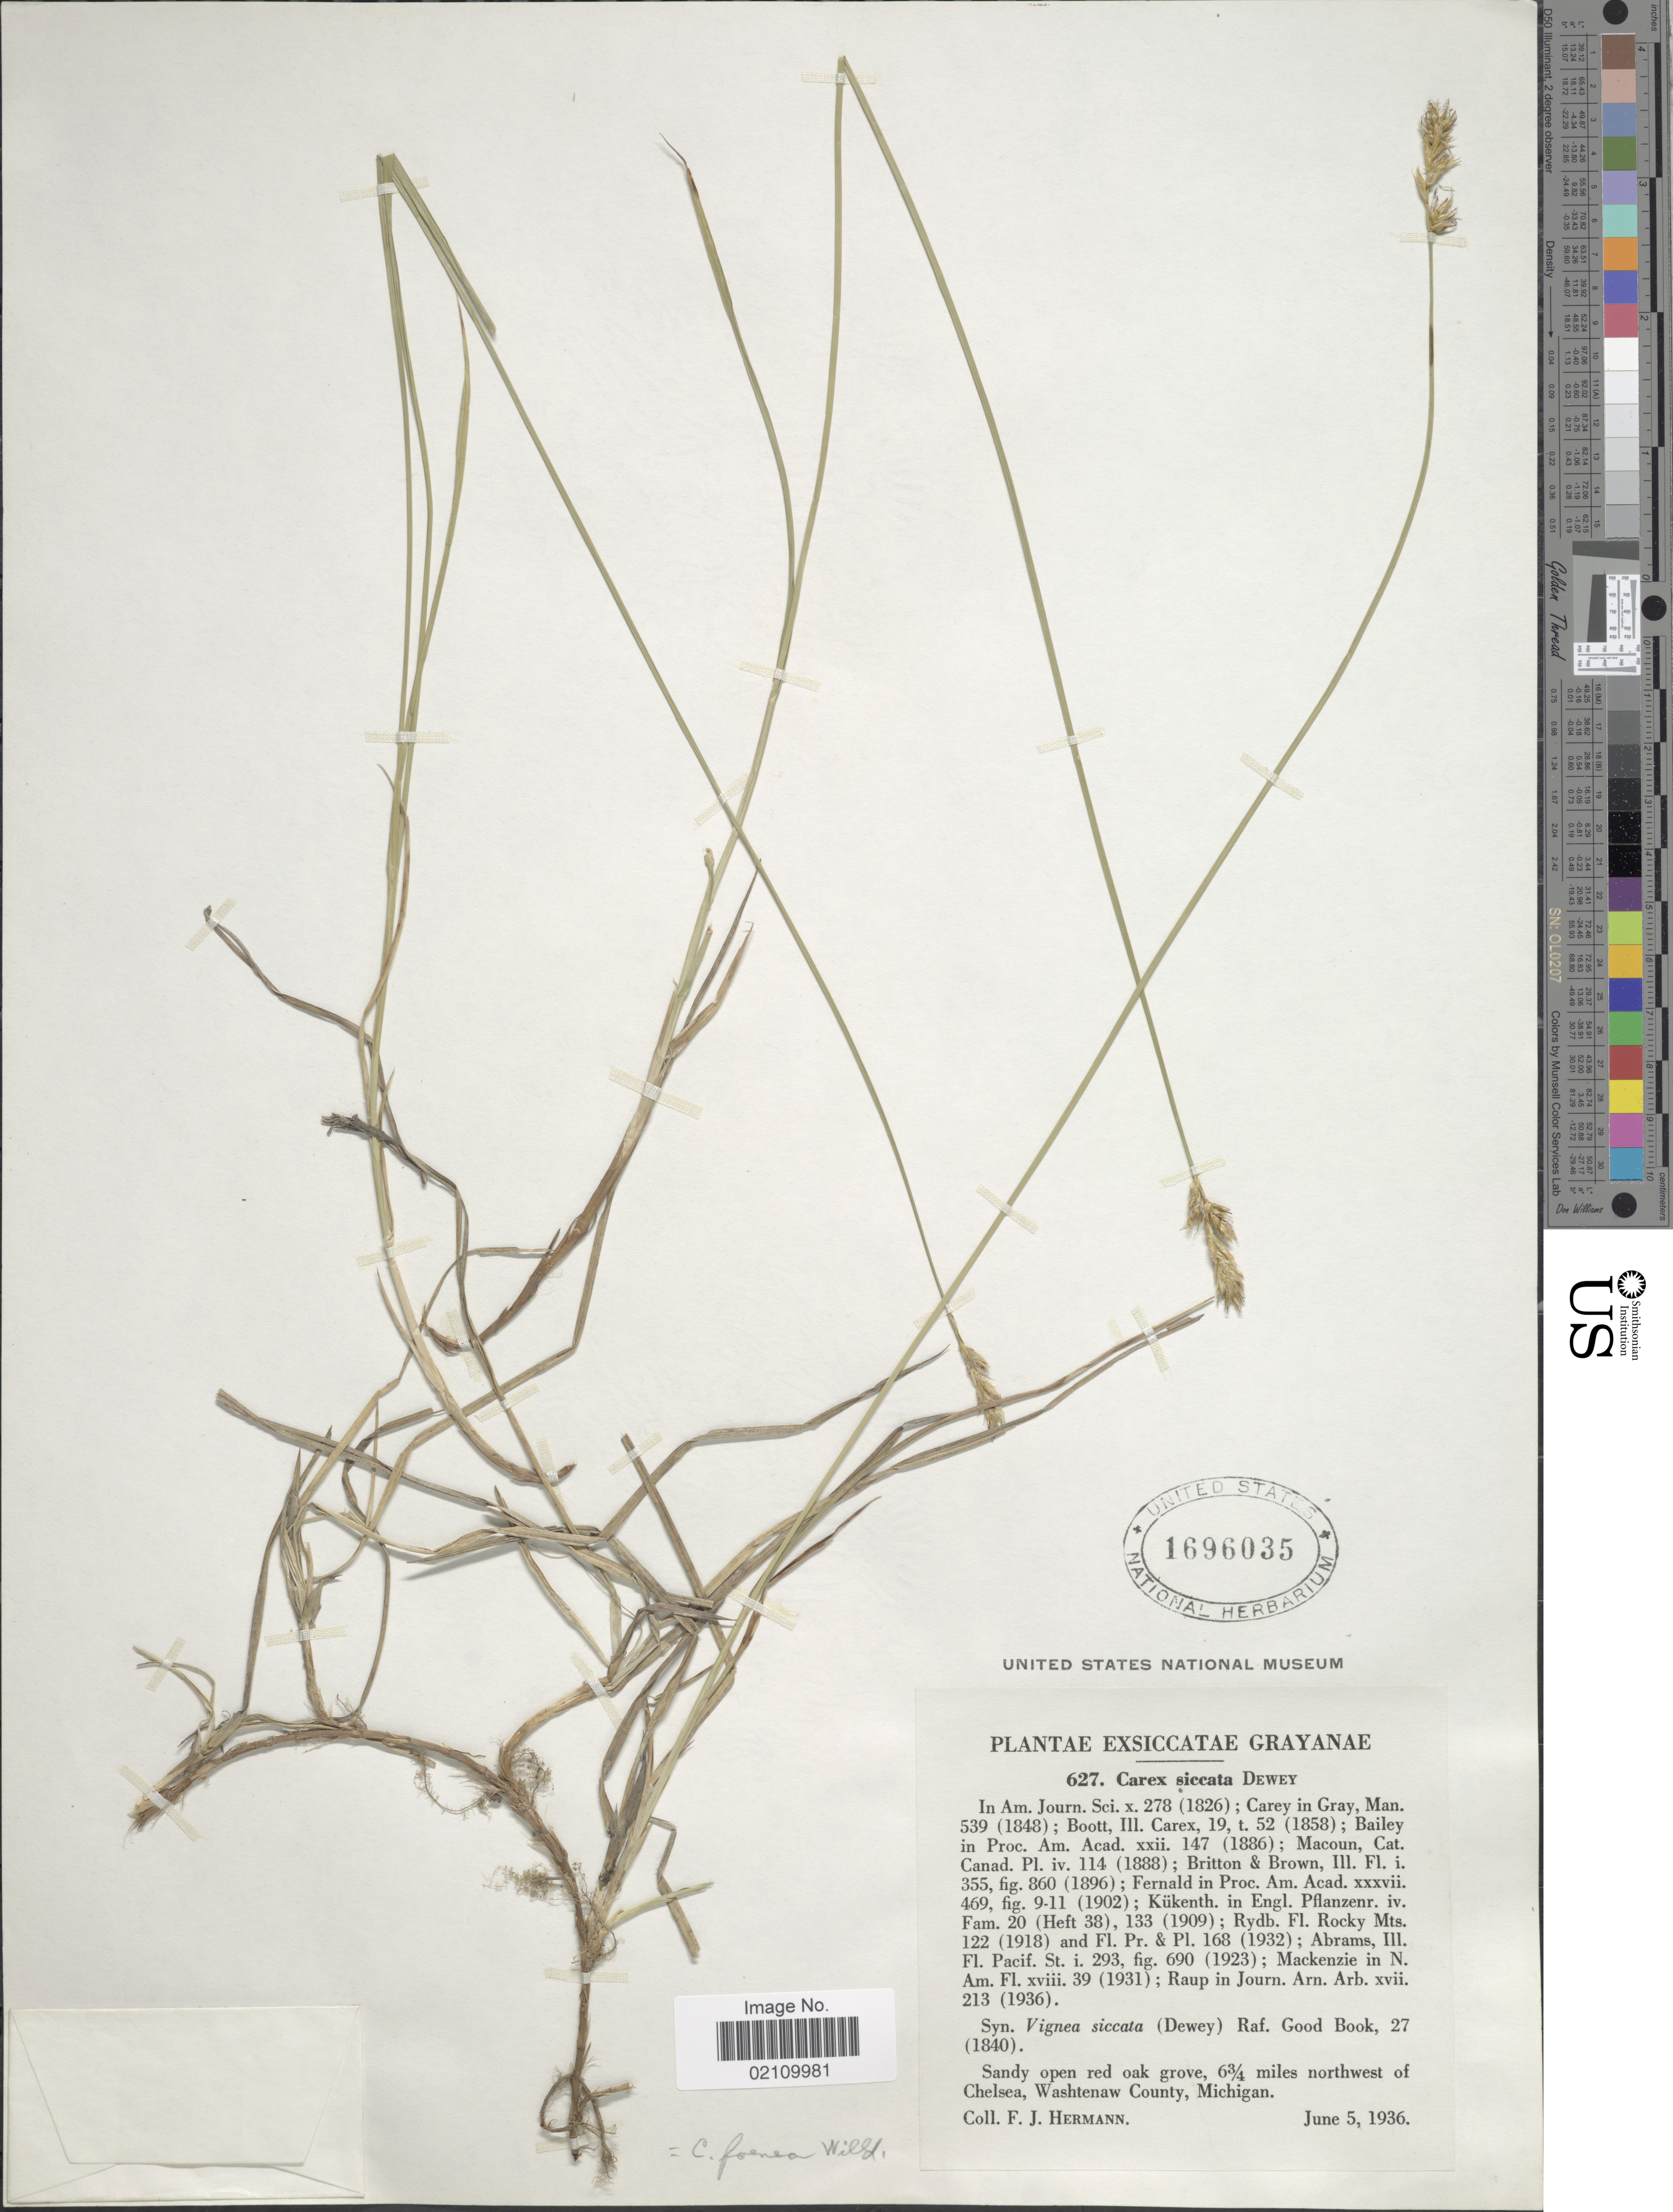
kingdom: Plantae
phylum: Tracheophyta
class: Liliopsida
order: Poales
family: Cyperaceae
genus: Carex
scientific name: Carex foenea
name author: Willd.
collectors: F. J. Hermann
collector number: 627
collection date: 1936-06-05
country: United States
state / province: Michigan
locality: Grayanae. Sandy open red oak grove, 6 3/4 miles northwest of Chelsea, Washtenaw County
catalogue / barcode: US 1696035